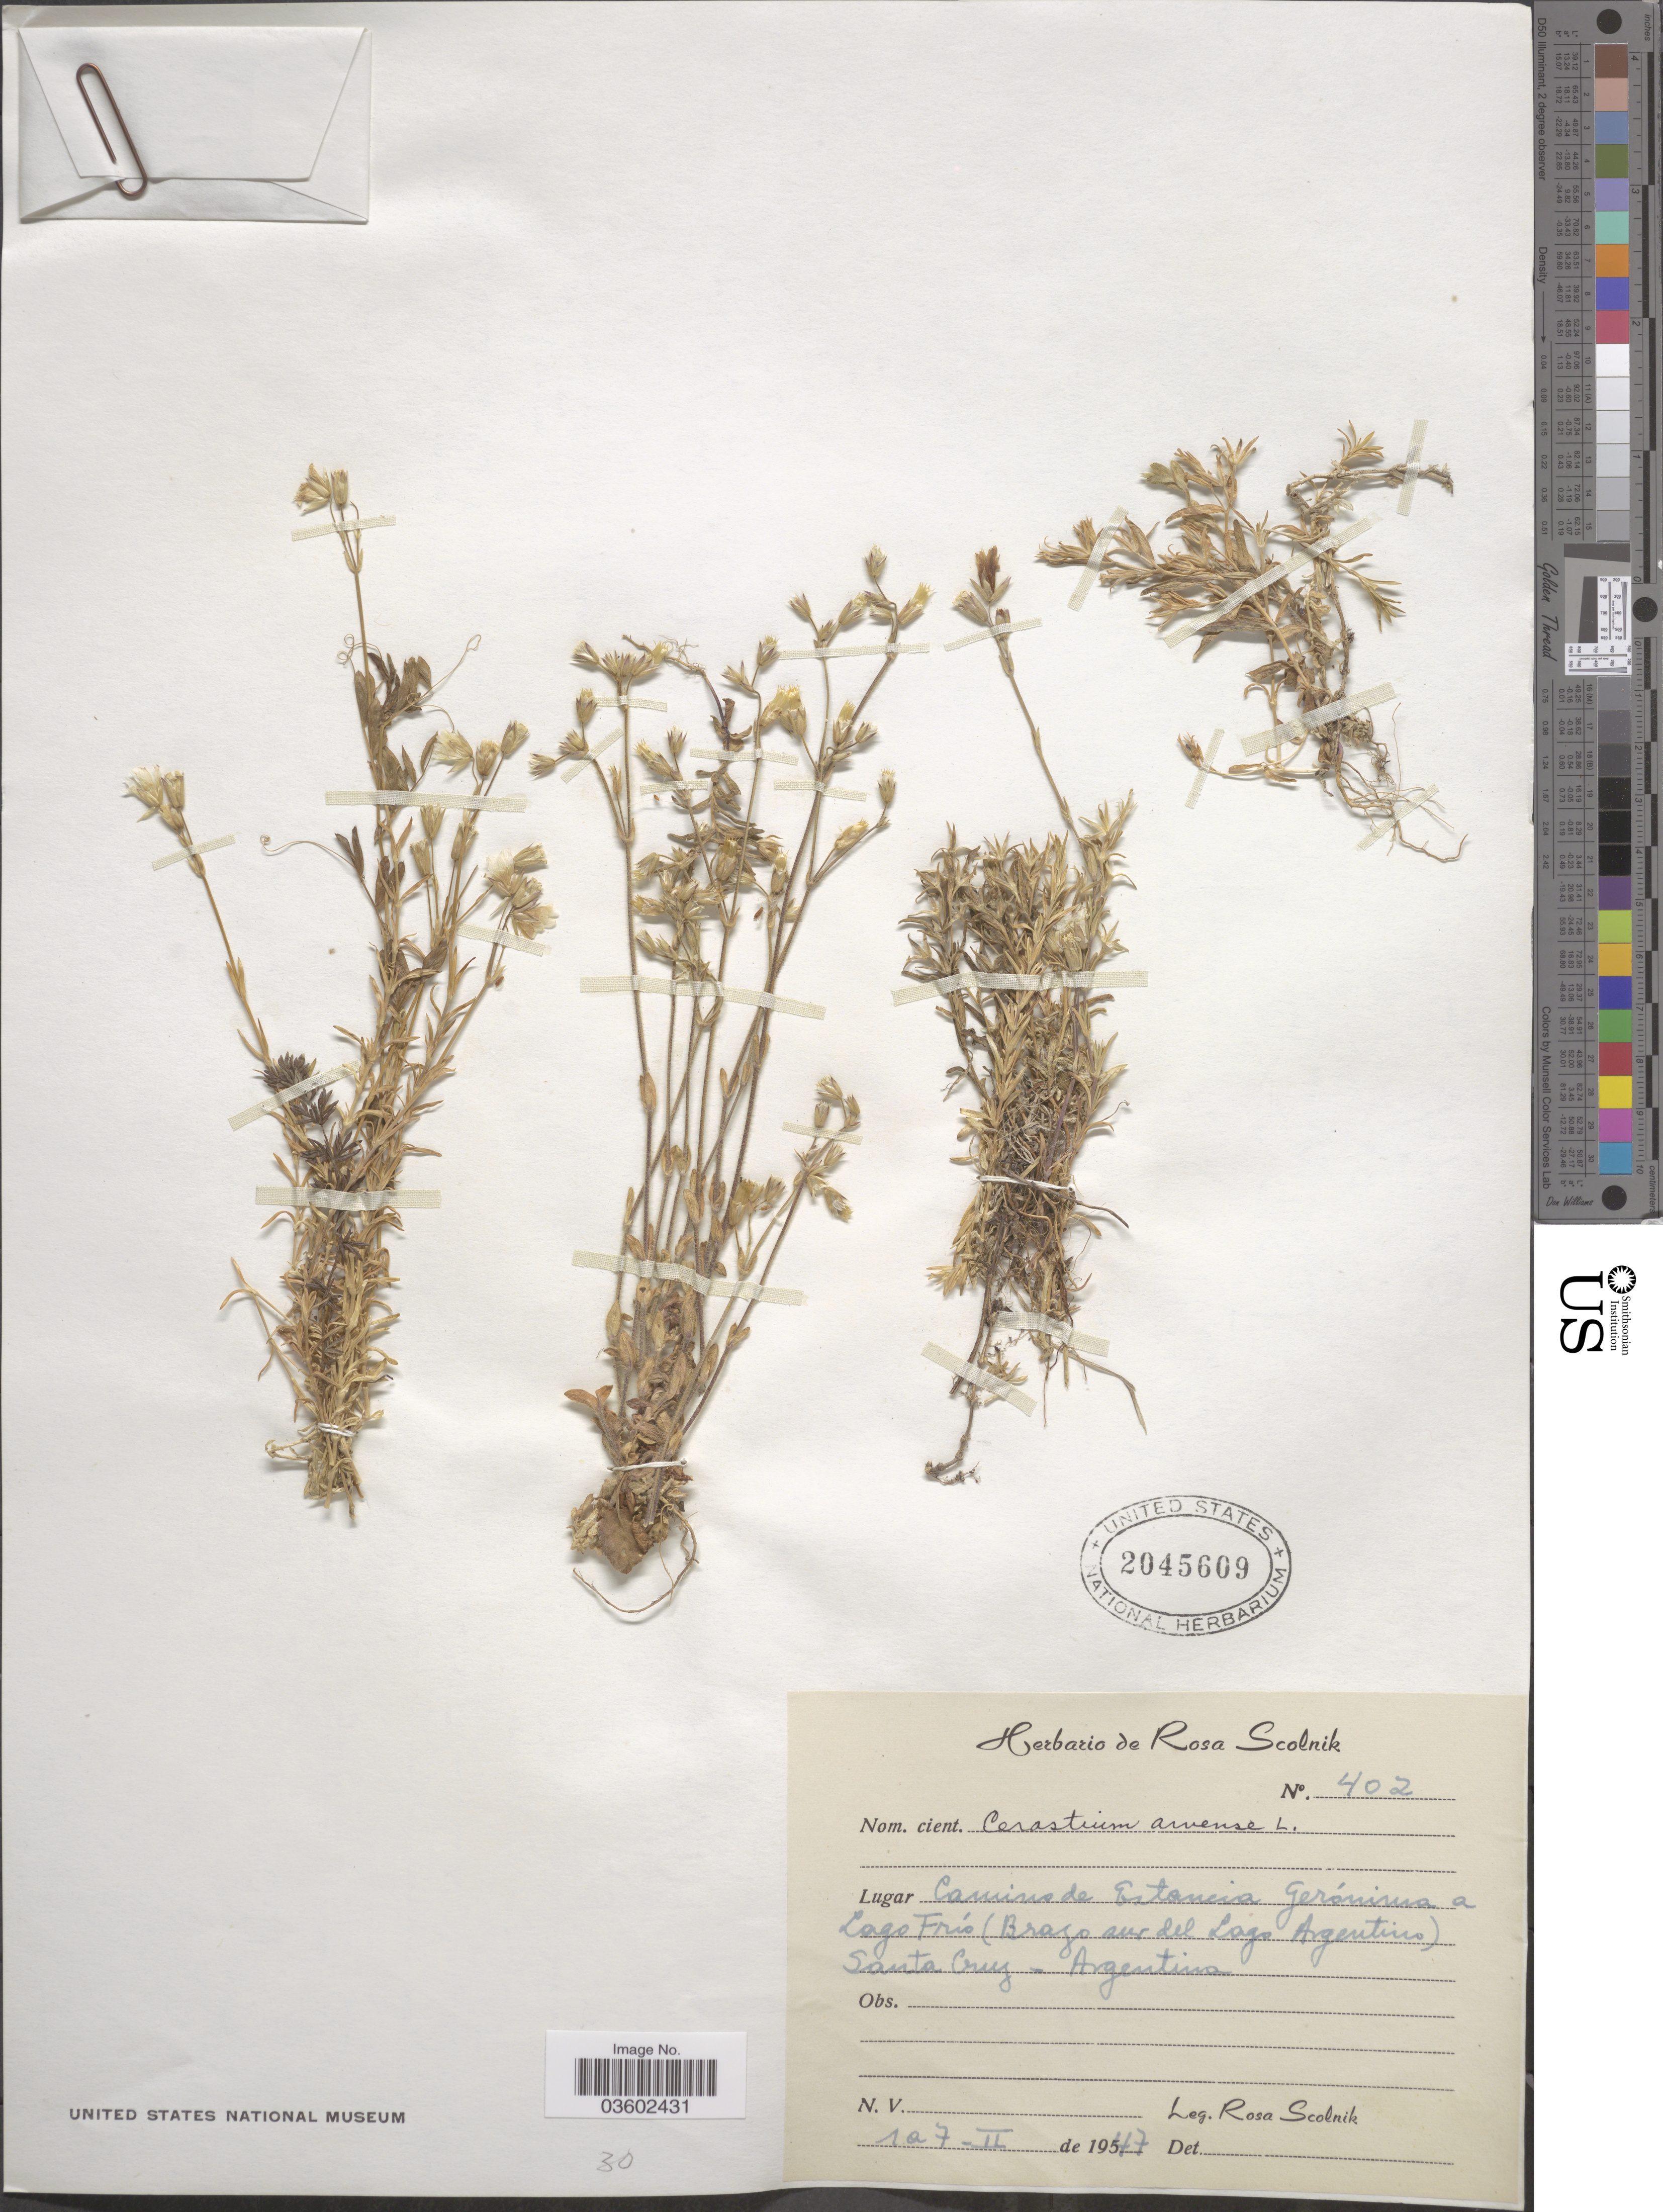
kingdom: Plantae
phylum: Tracheophyta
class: Magnoliopsida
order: Caryophyllales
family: Caryophyllaceae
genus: Cerastium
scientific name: Cerastium arvense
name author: L.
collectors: R. Scolnik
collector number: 402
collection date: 1947-02-01/1947-02-07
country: Argentina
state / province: Santa Cruz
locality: Camino de Estancia Gerónima a Lago Frío (Brazo sur del Lago Argentino).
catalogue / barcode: US 2045609